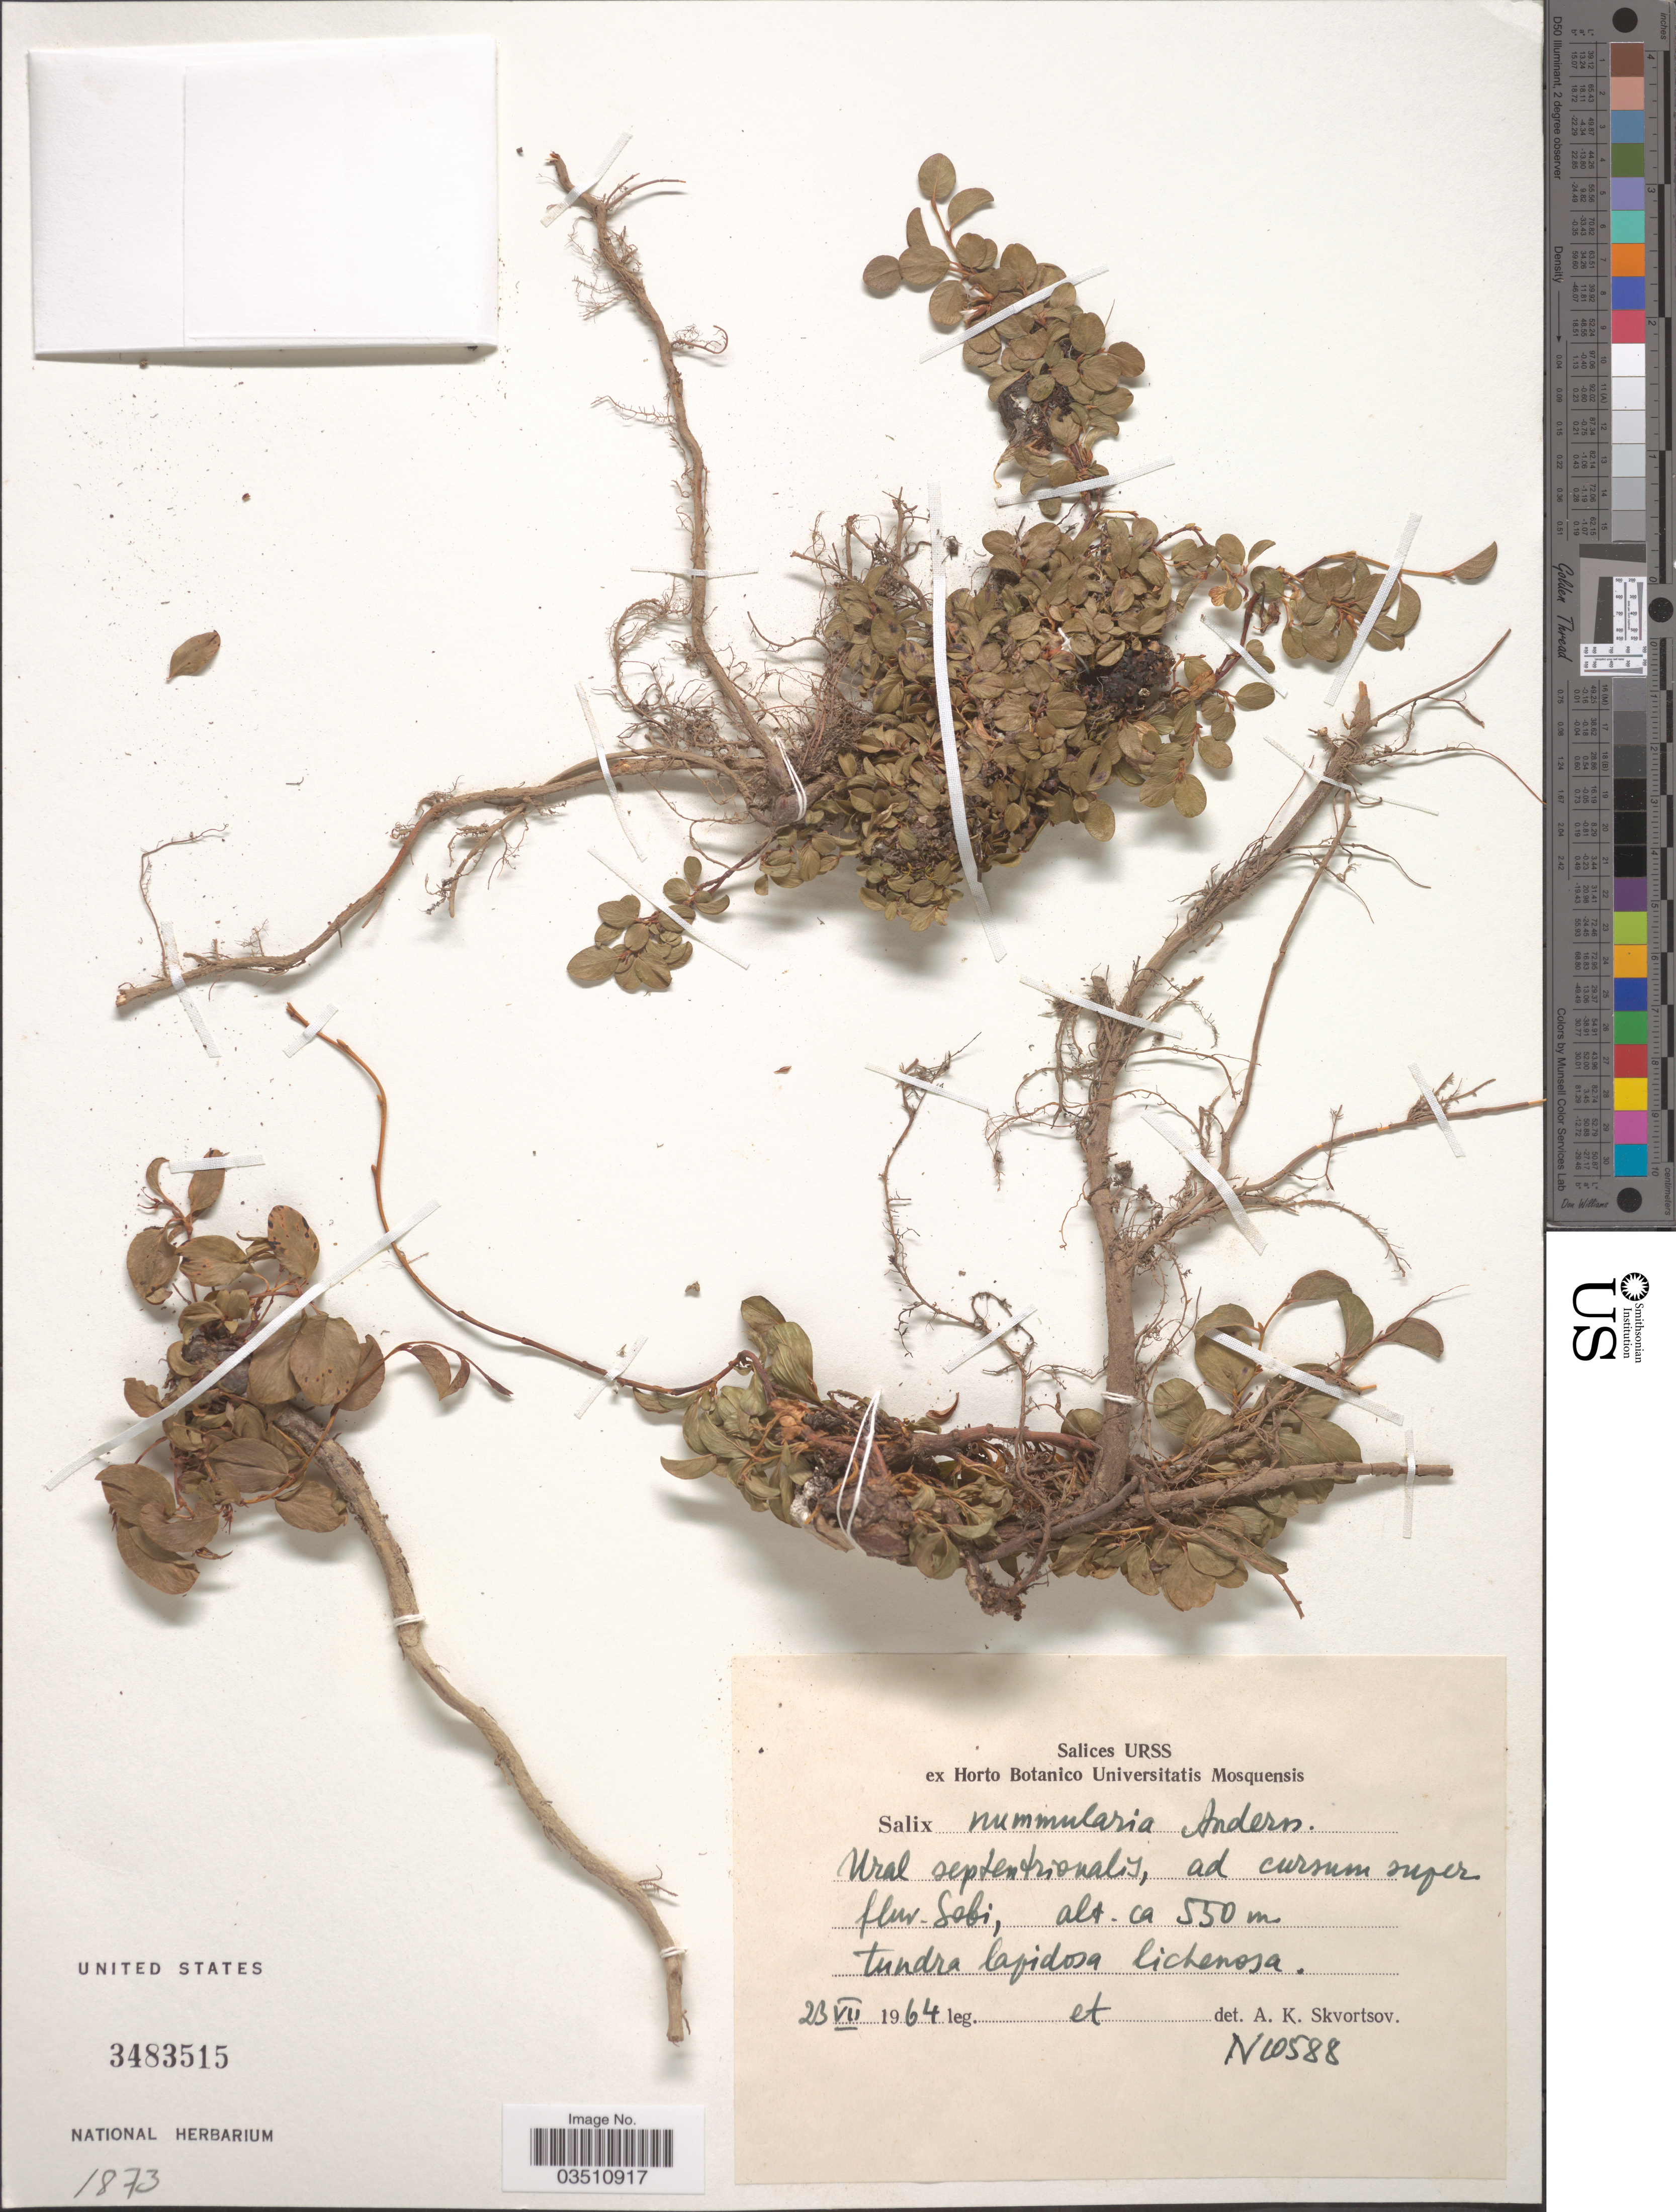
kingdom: Plantae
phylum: Tracheophyta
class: Magnoliopsida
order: Malpighiales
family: Salicaceae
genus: Salix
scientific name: Salix nummularia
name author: Andersson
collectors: A. K. Skvortsov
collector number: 10588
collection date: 1964-07-23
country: Russian Federation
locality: Ural septentrionalis, ad cursum super fluv. Sobi.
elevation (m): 550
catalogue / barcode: US 3483515